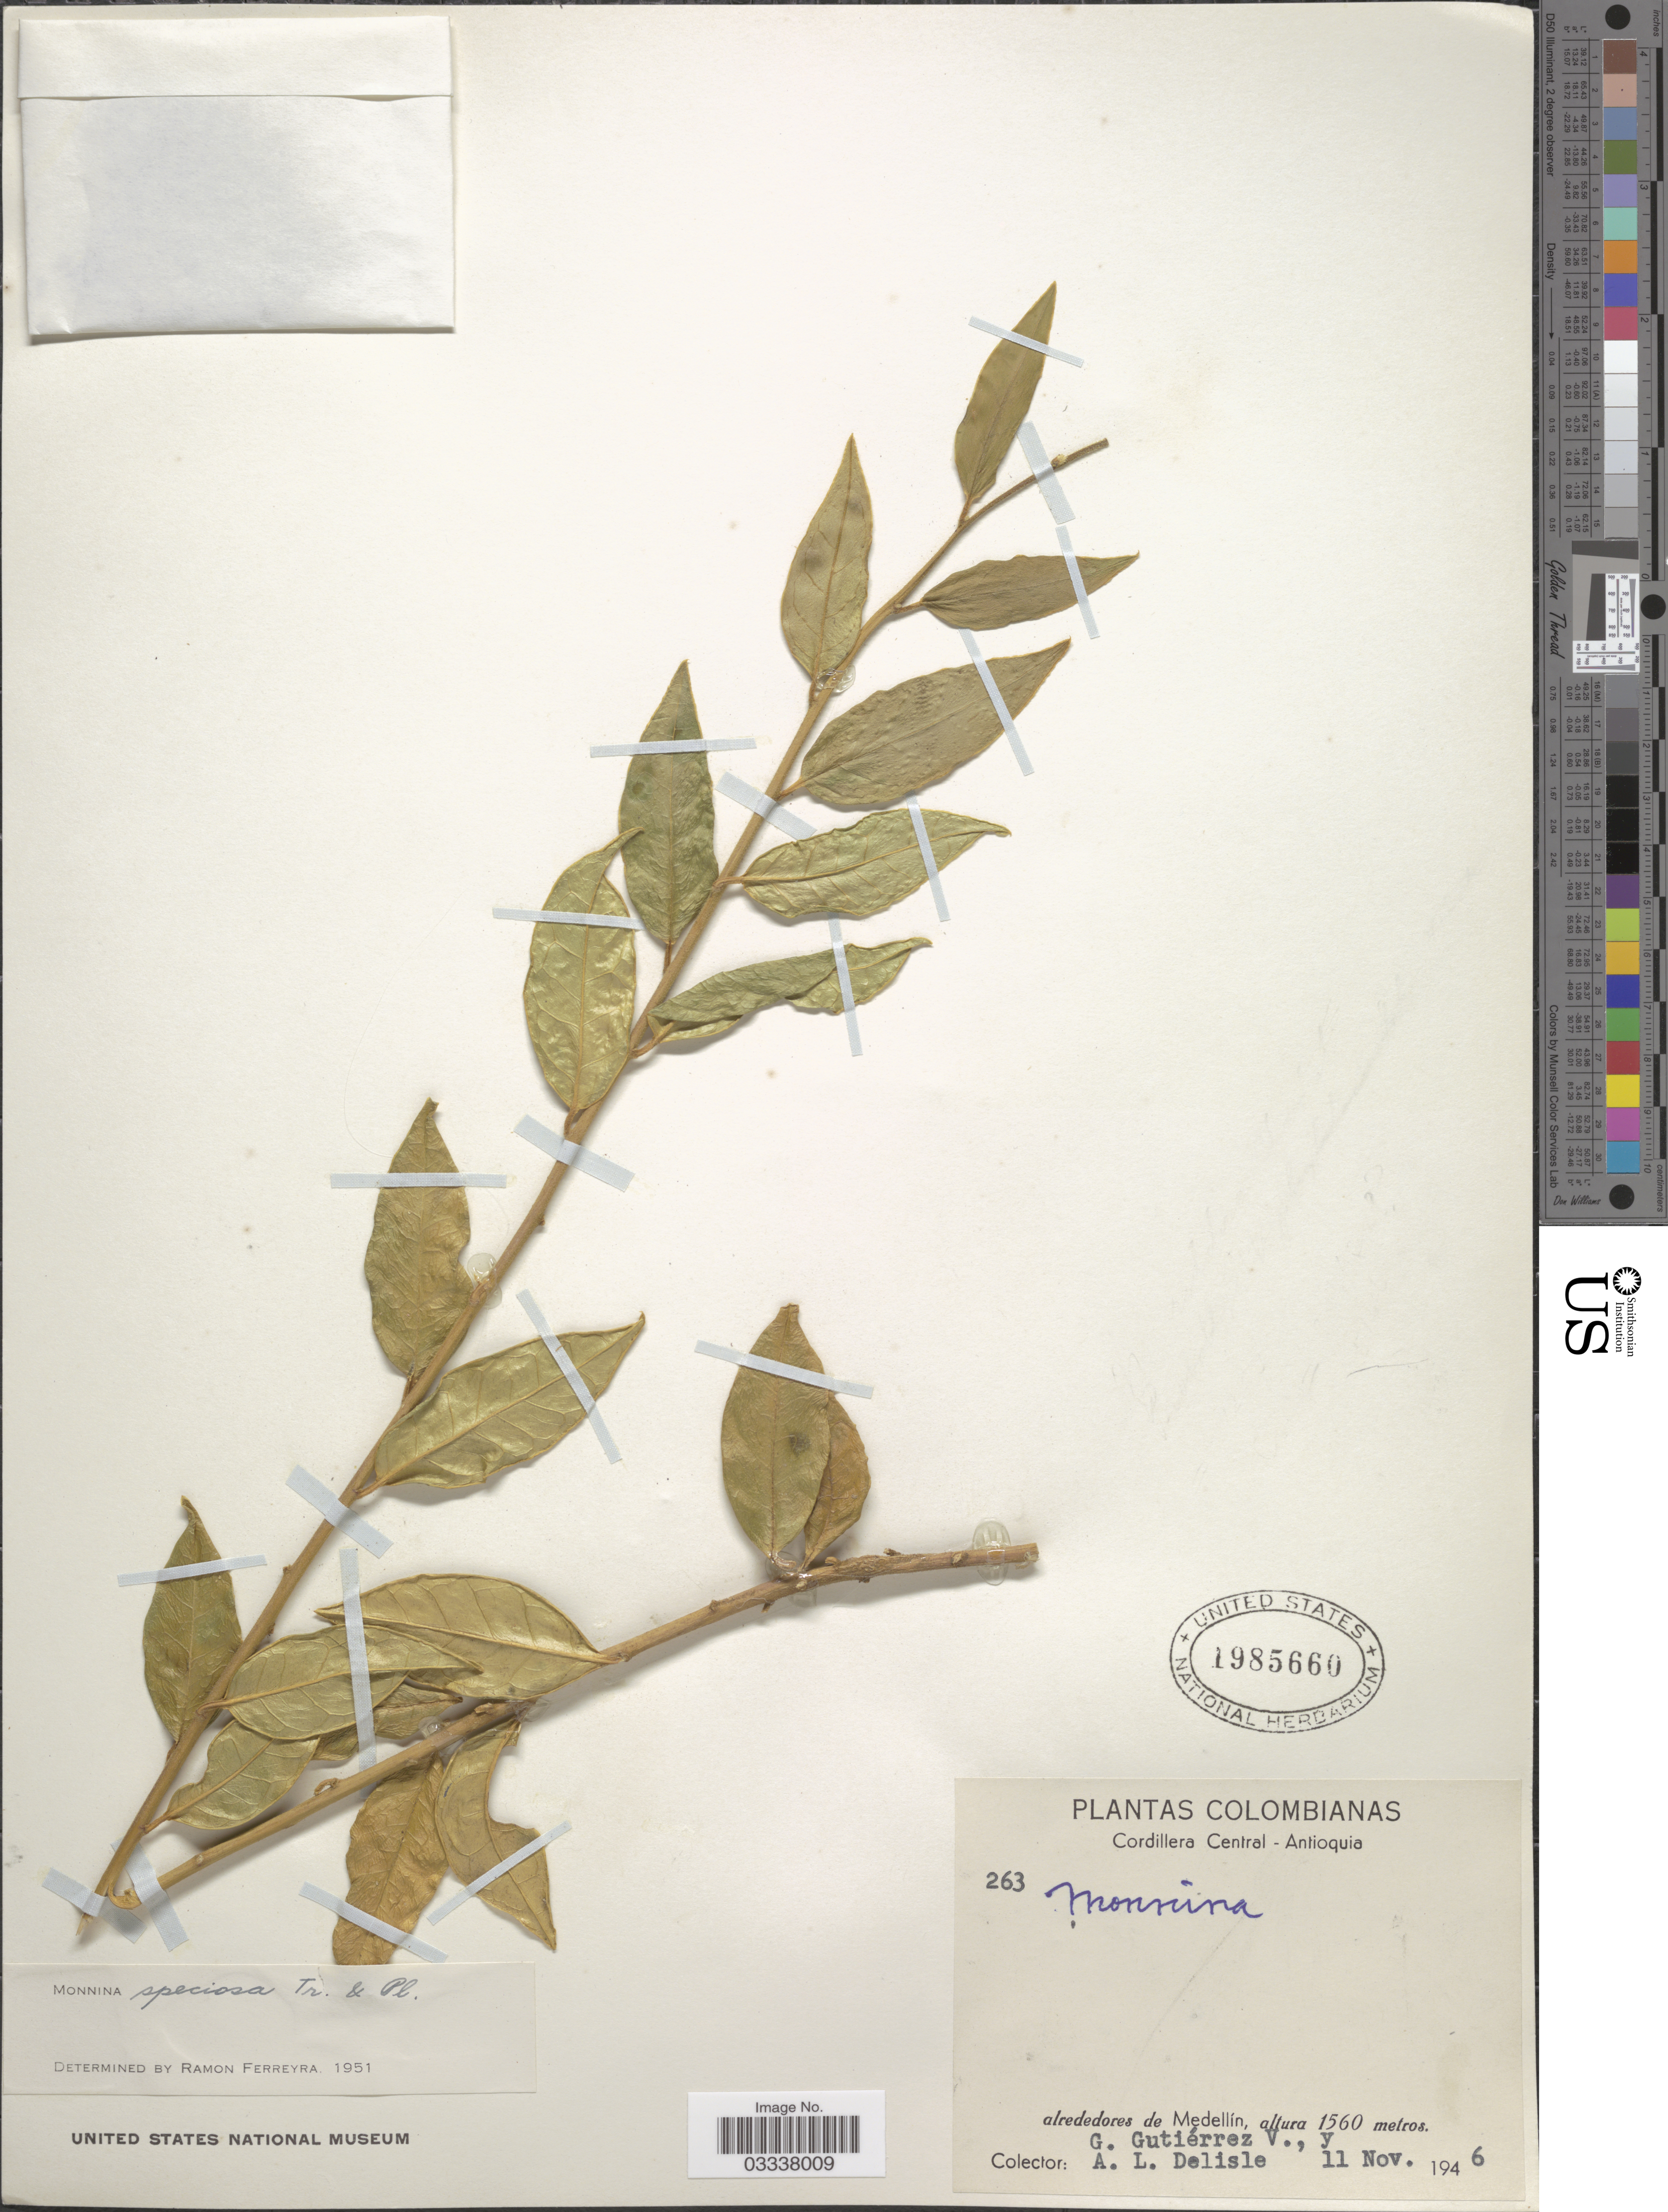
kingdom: Plantae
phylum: Tracheophyta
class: Magnoliopsida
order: Fabales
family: Polygalaceae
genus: Monnina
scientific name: Monnina speciosa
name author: Triana & Planch.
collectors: G. Gutiérrez V. & A. Delisle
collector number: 263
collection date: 1946-11-11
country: Colombia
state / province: Antioquia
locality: Cordillera Central, alrededores del Medellín.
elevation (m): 1560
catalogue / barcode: US 1985660